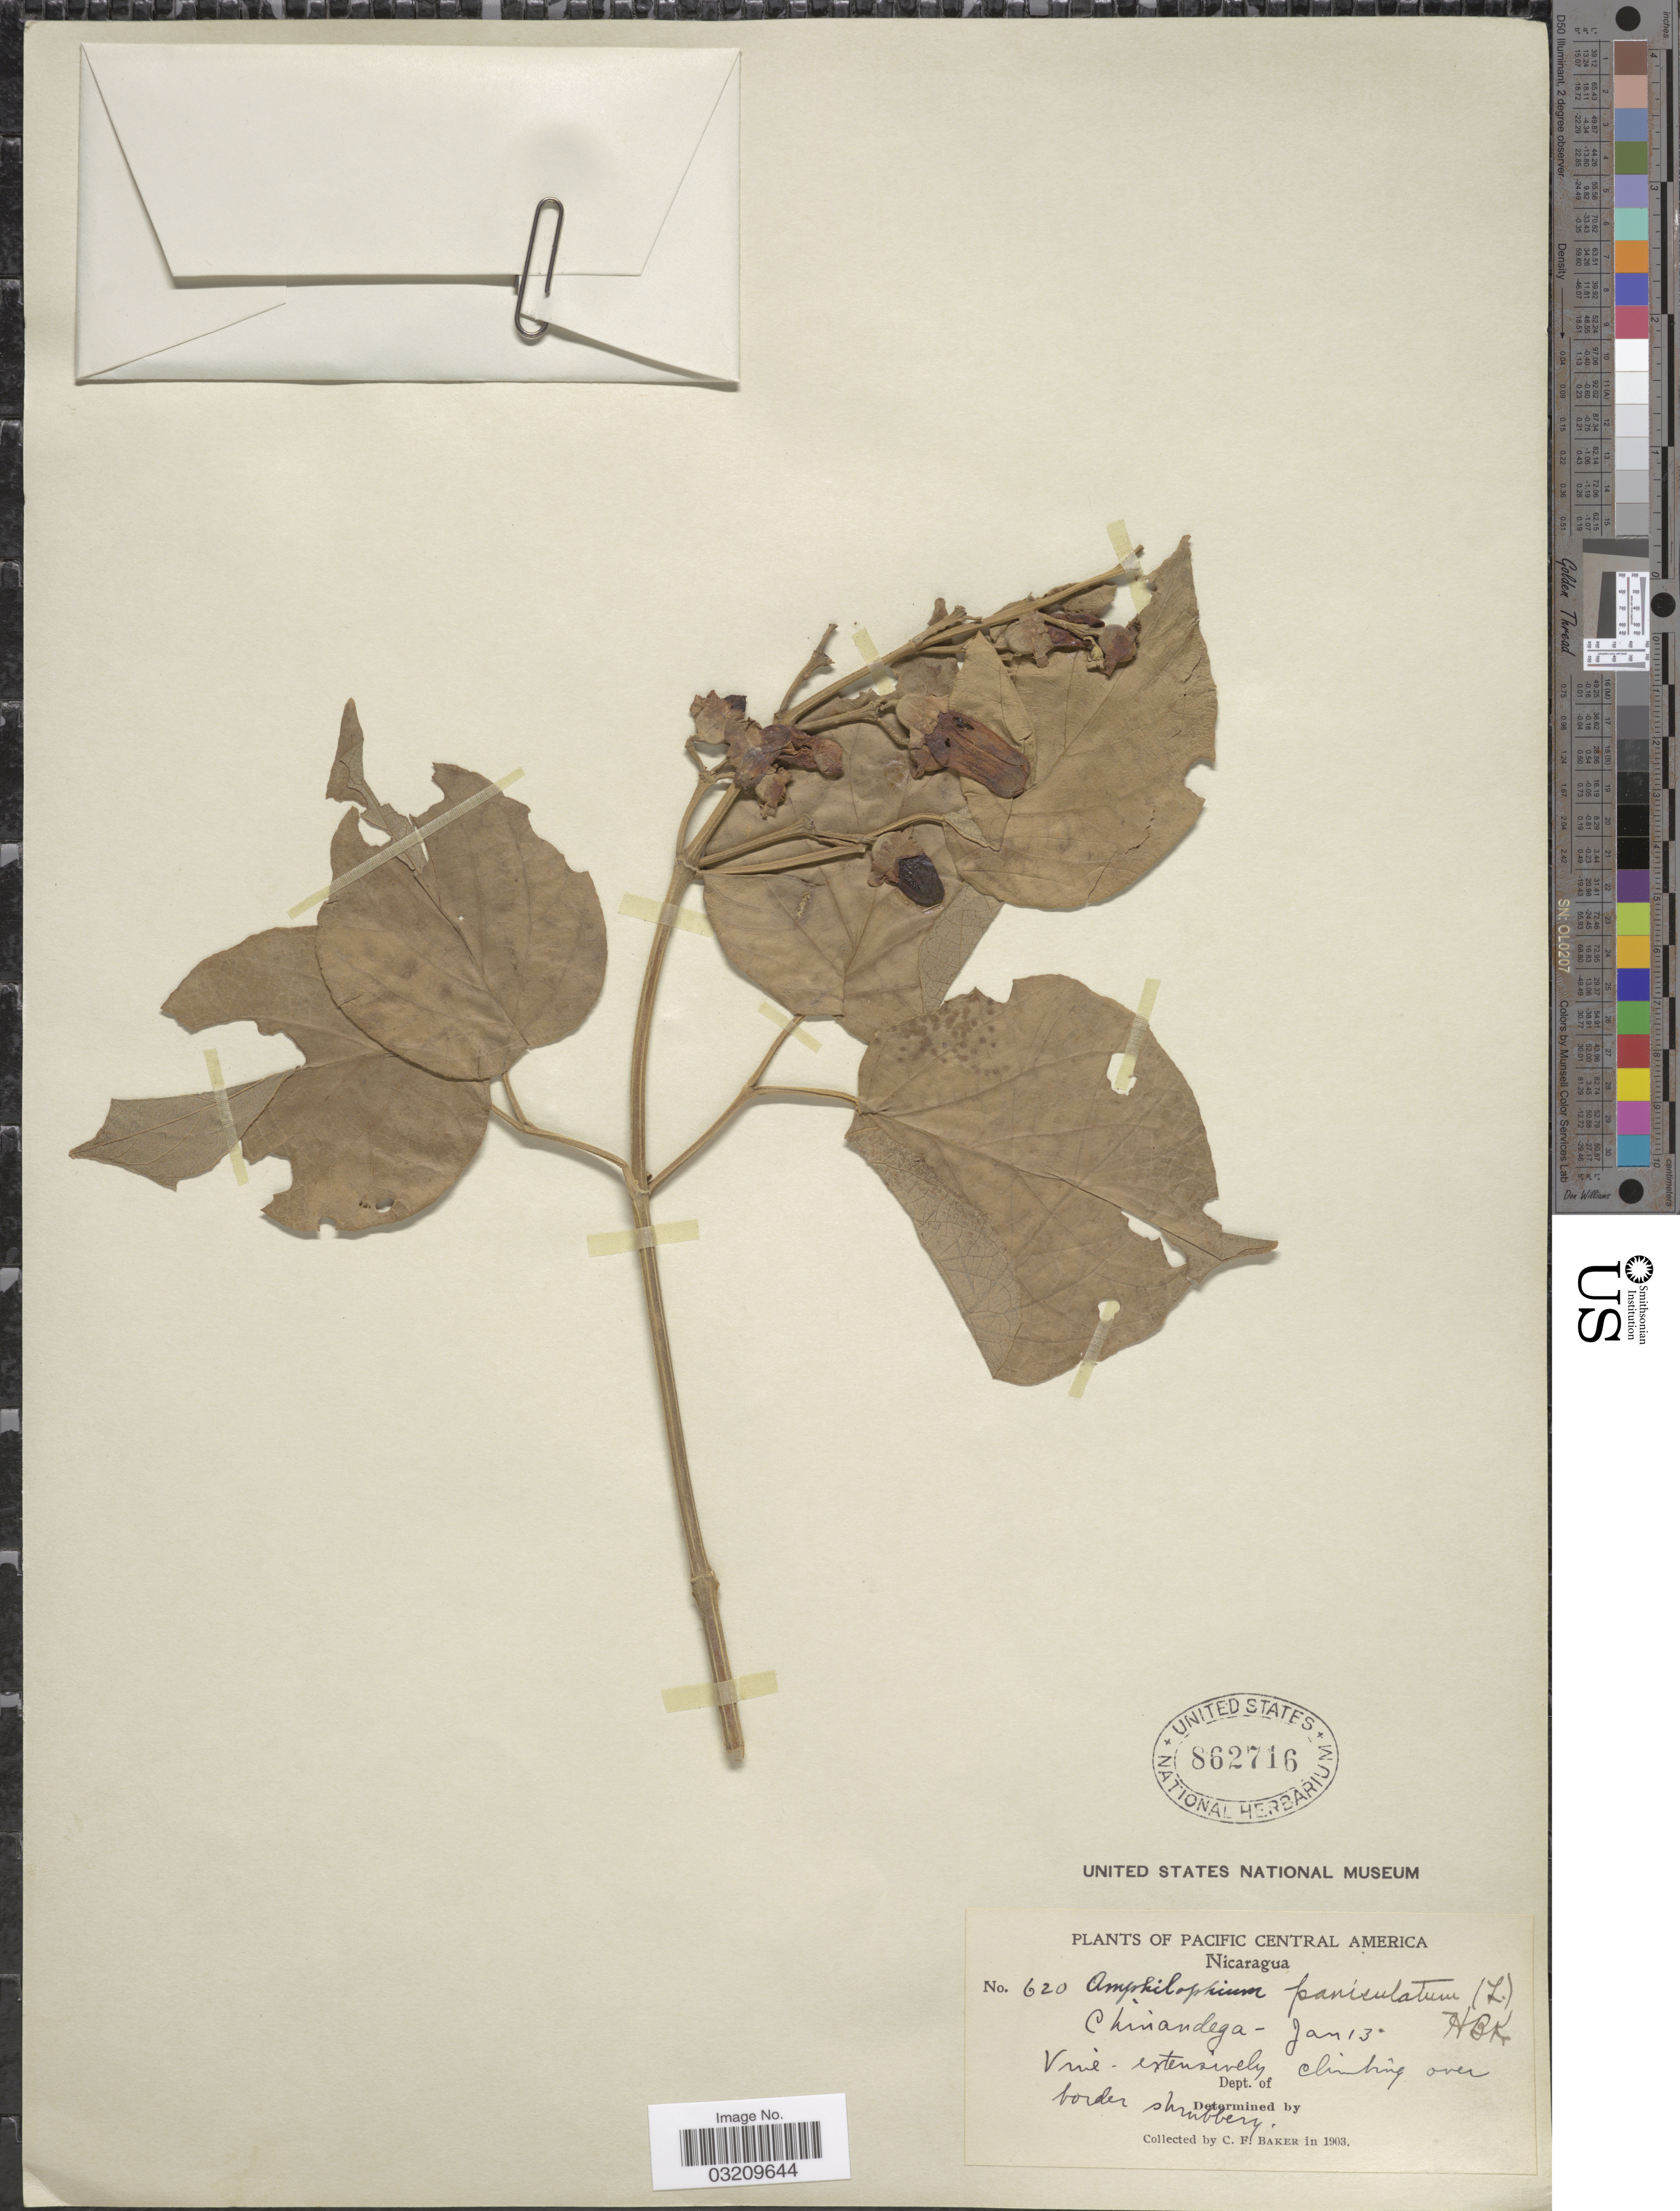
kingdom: Plantae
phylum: Tracheophyta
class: Magnoliopsida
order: Lamiales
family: Bignoniaceae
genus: Amphilophium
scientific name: Amphilophium paniculatum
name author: (L.) Kunth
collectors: C. F. Baker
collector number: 620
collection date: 1903-01-13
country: Nicaragua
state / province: Chinandega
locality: Pacific Central America. Chinandega.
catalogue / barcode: US 862716